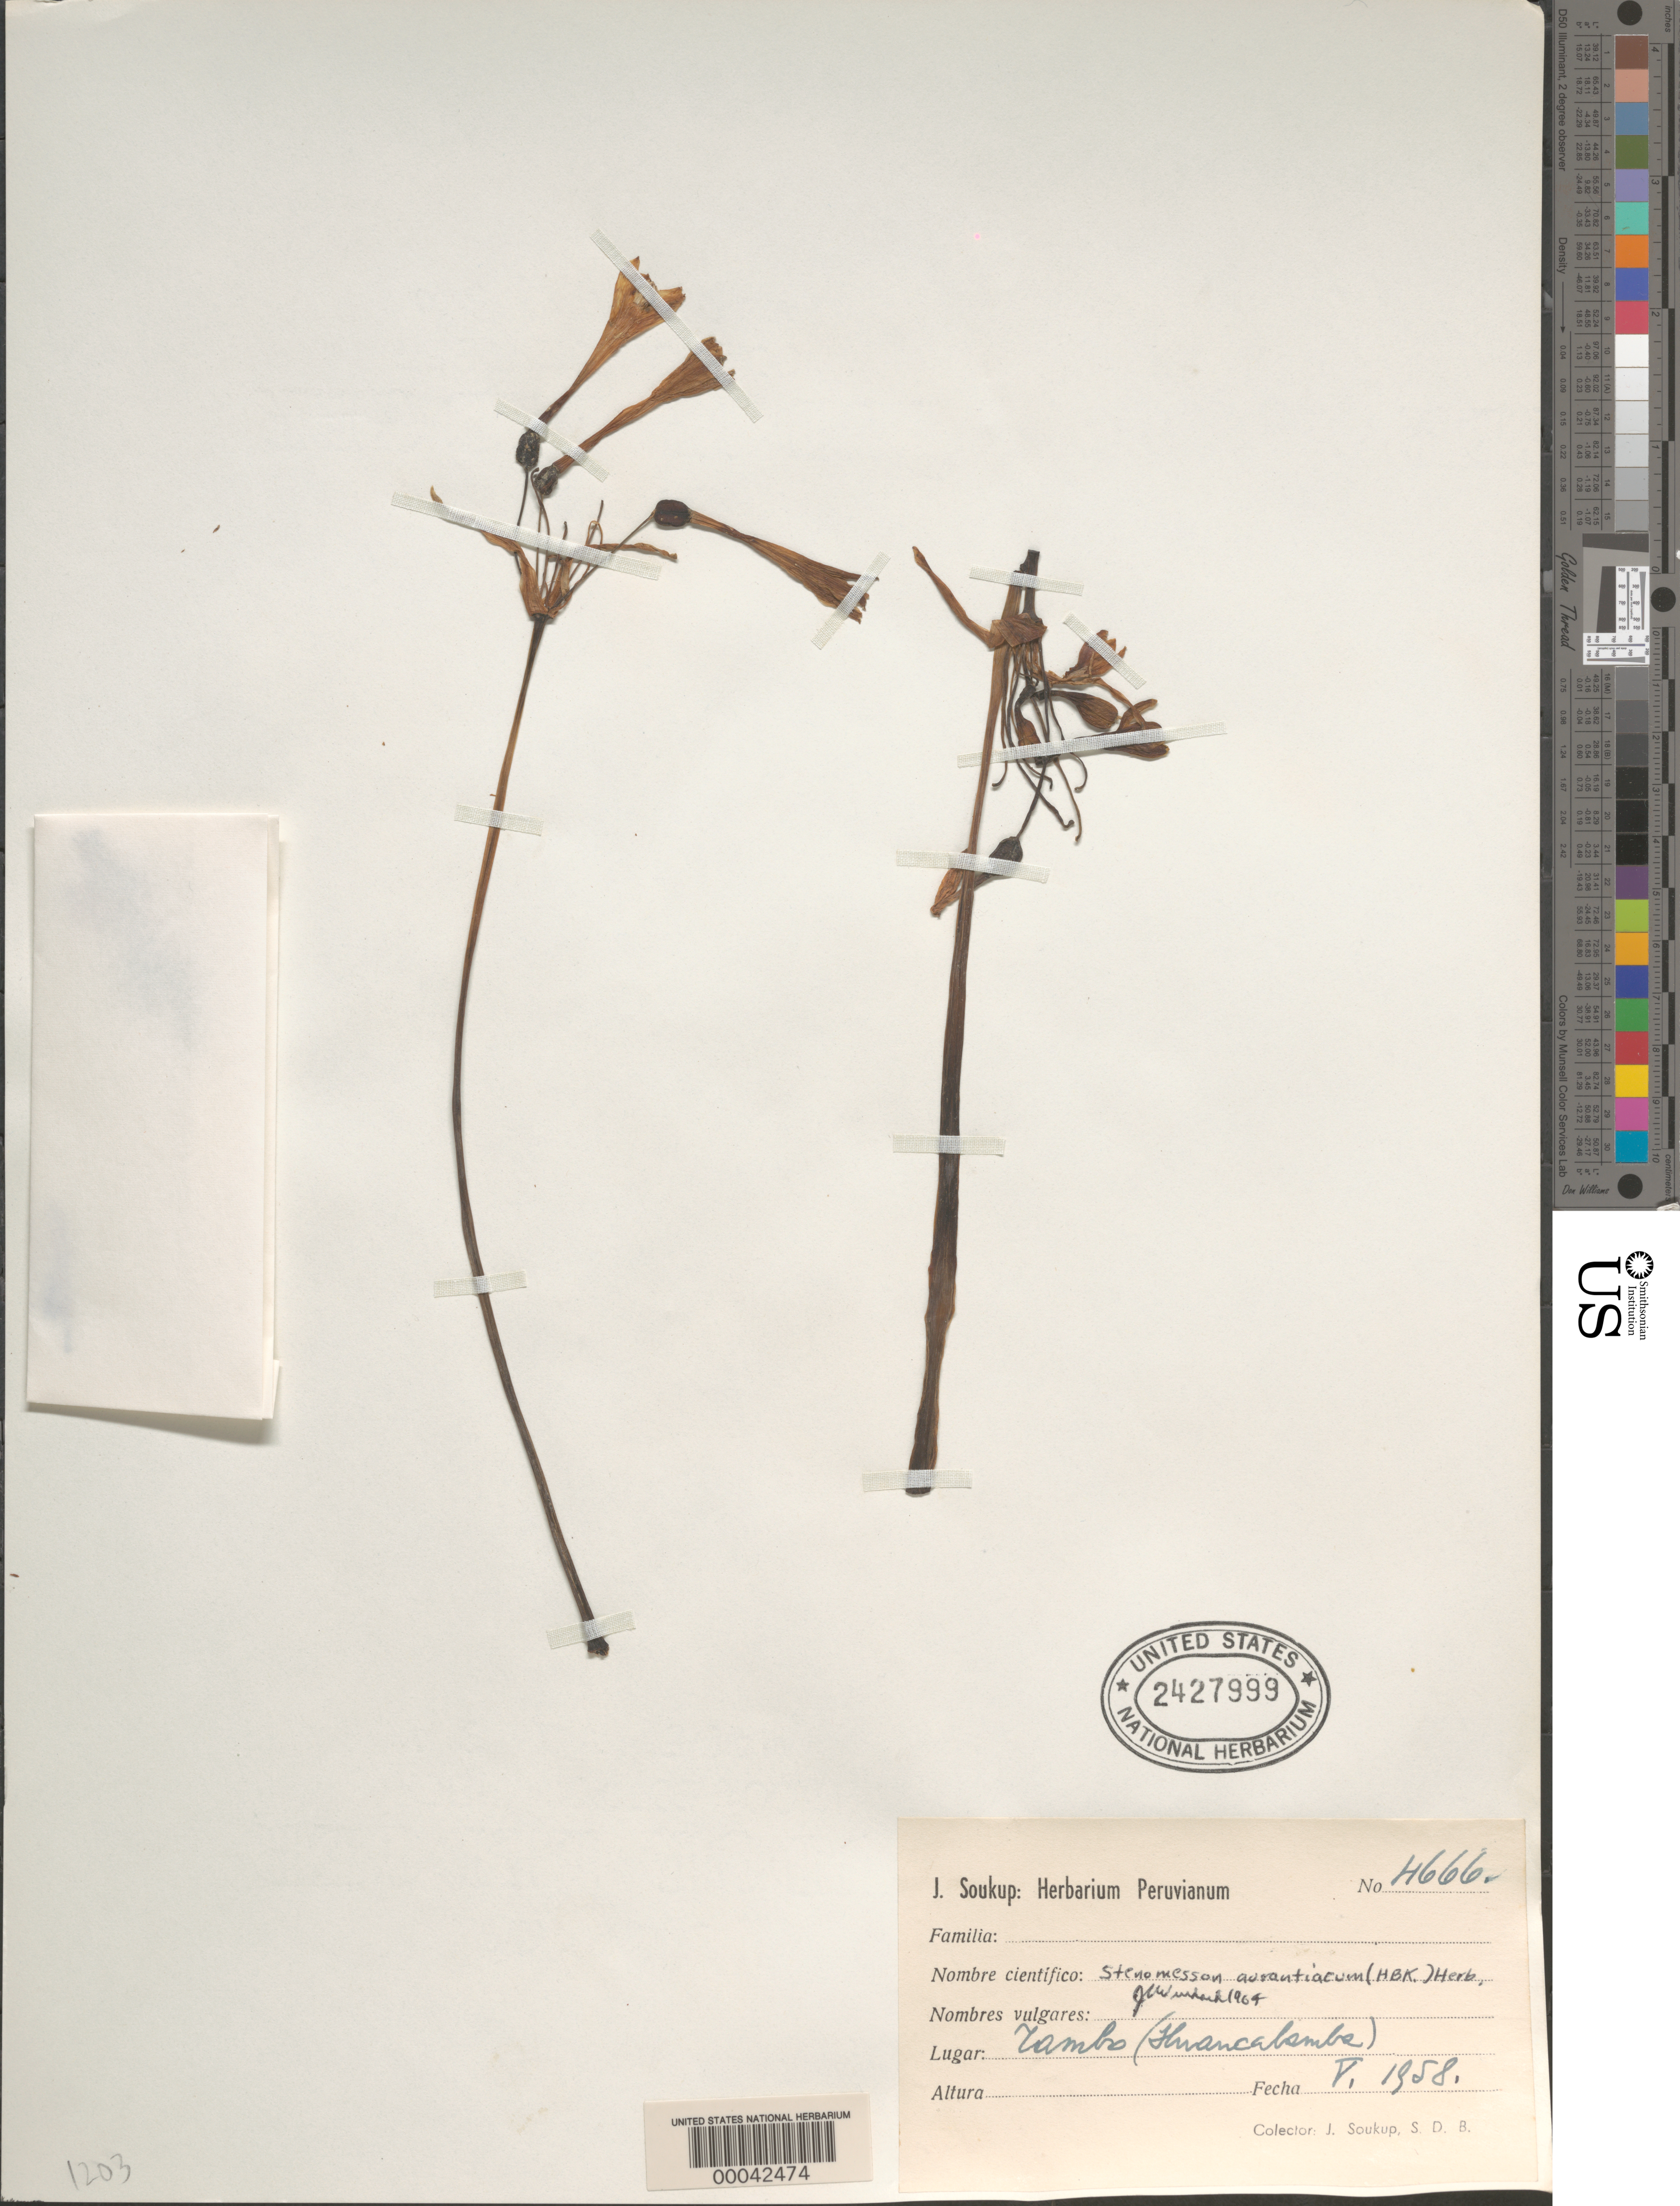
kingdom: Plantae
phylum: Tracheophyta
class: Liliopsida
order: Asparagales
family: Amaryllidaceae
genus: Stenomesson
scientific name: Stenomesson aurantiacum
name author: (Kunth) Herb.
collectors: S. Soukup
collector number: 4666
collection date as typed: May 1958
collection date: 1958-05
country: Peru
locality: Tambo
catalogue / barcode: US 2477999